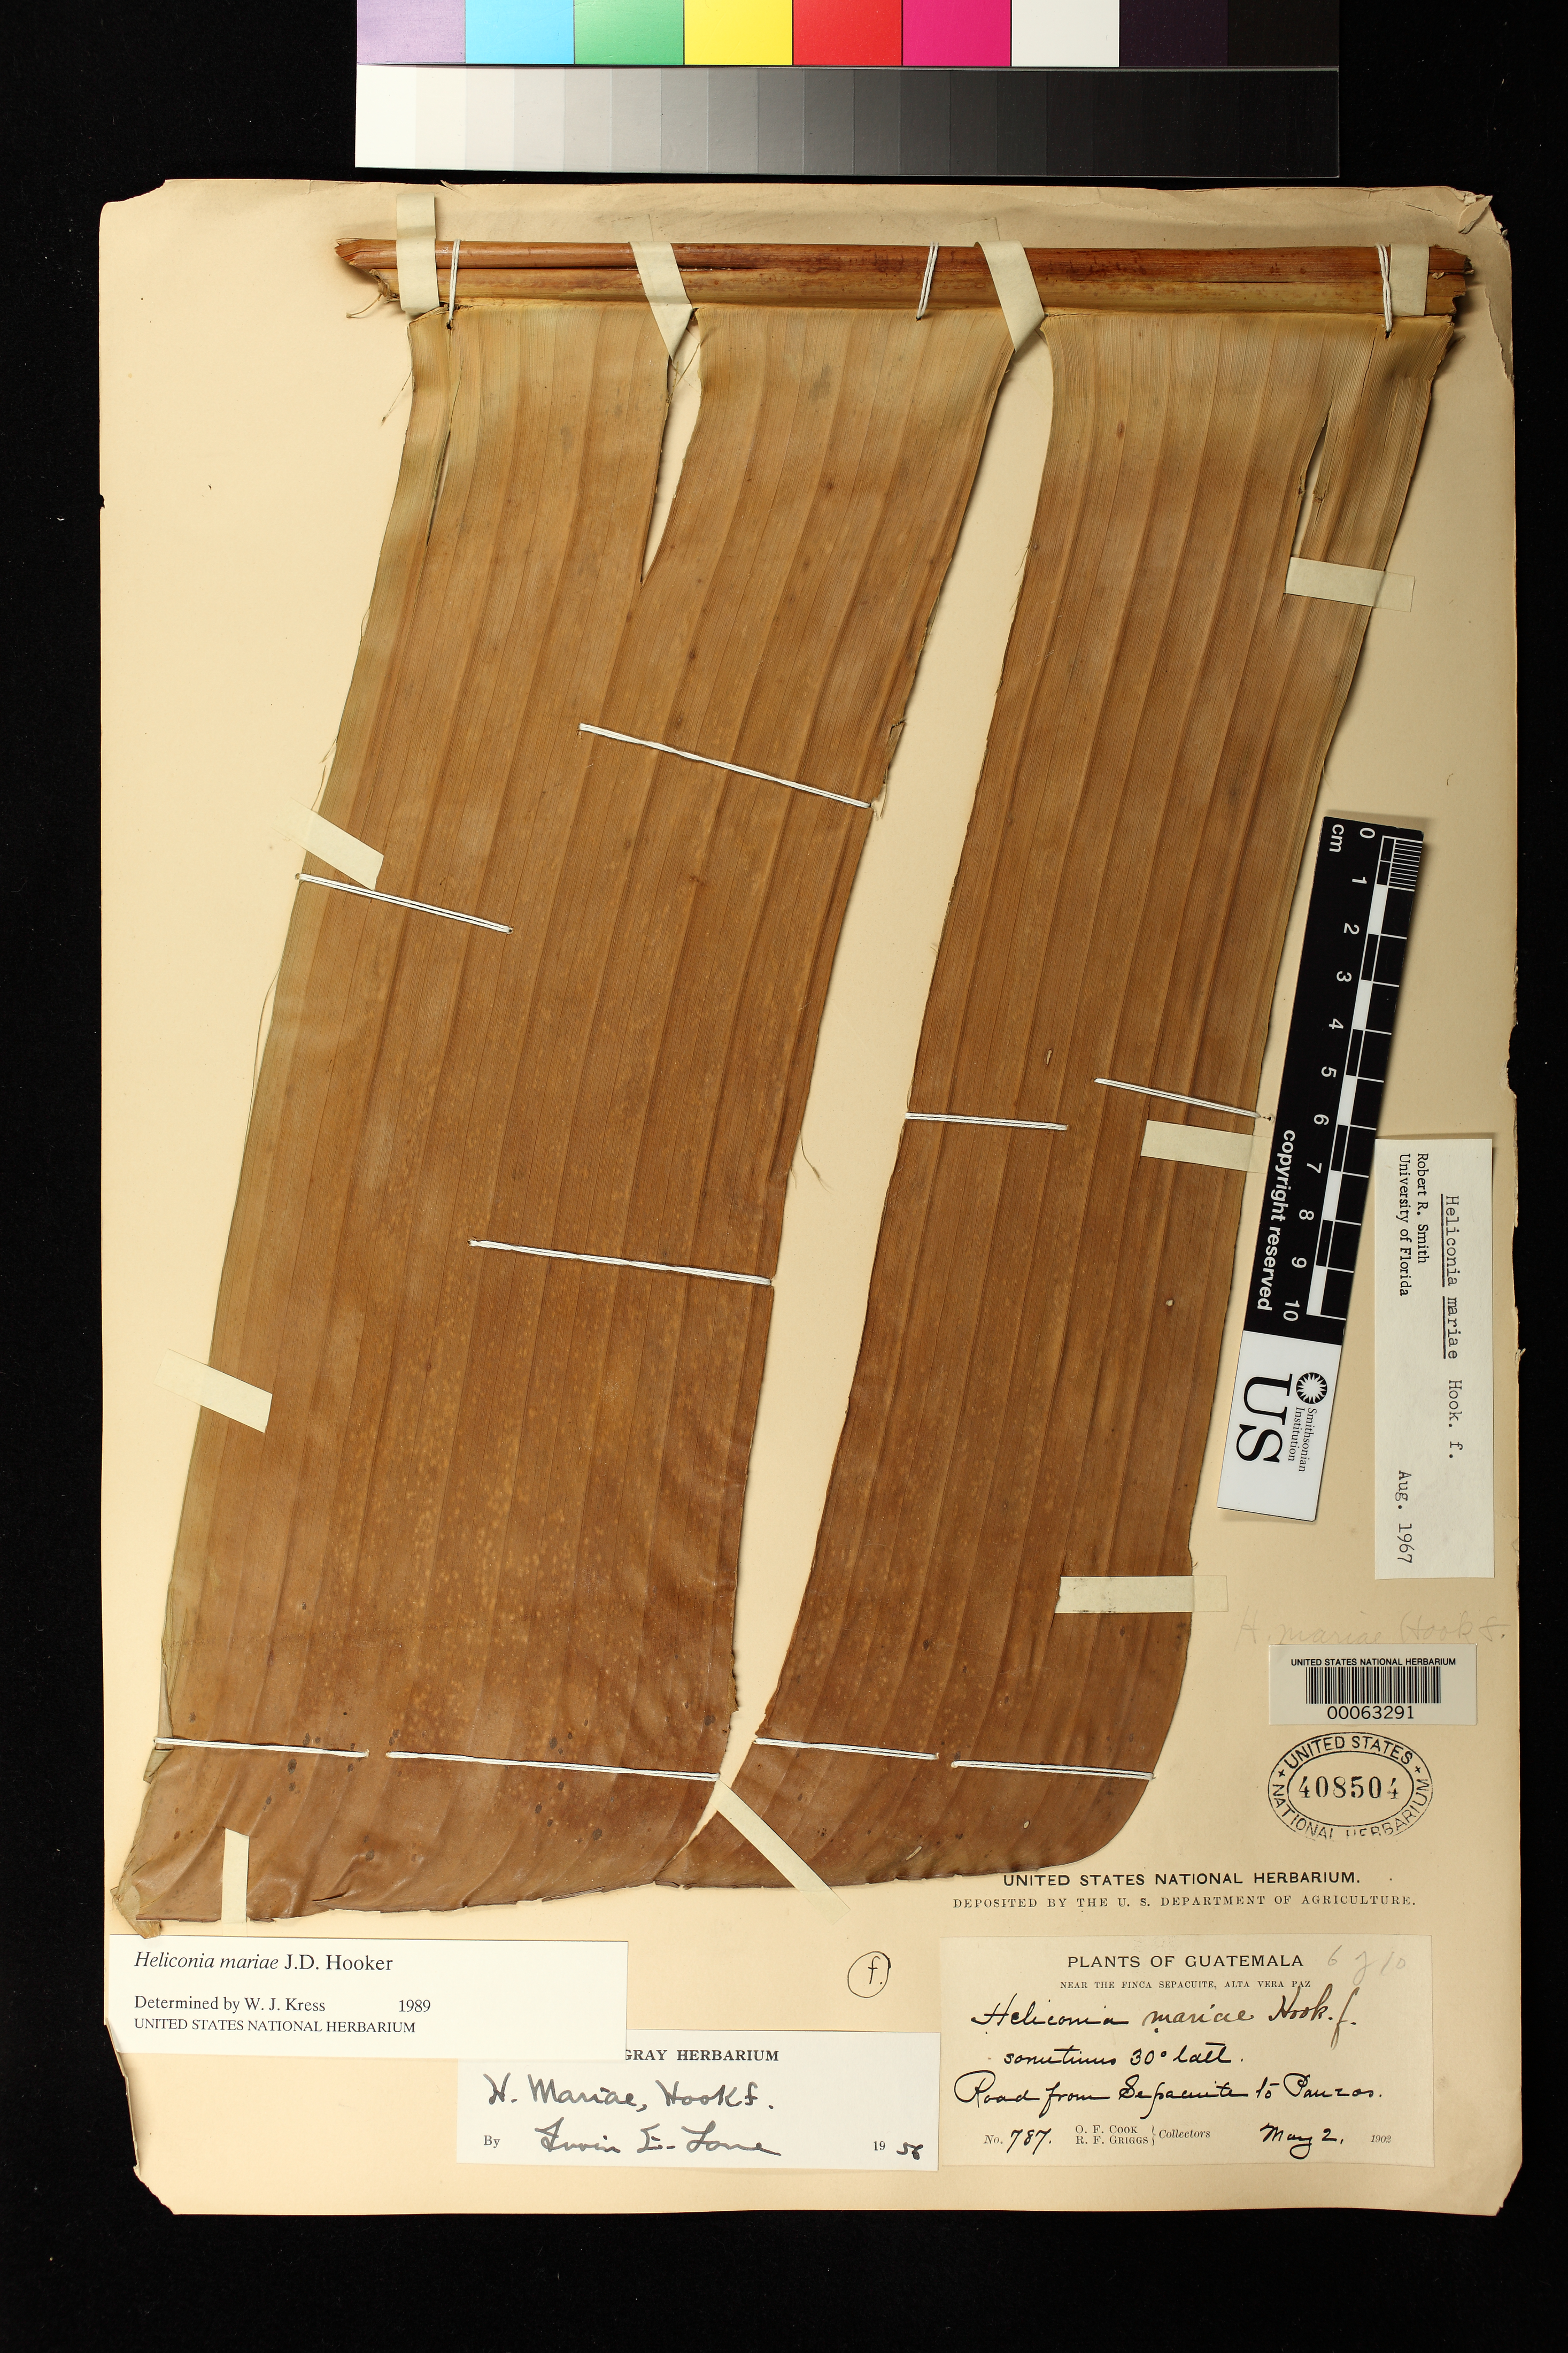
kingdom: Plantae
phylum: Tracheophyta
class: Liliopsida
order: Zingiberales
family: Heliconiaceae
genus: Heliconia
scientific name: Heliconia mariae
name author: Hook. f.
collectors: O. F. Cook & R. F. Griggs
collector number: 787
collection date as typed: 02 May 1902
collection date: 1902-05-02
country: Guatemala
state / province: Alta Verapaz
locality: Near the Finca Sepacuite; road from Sepacuite to Panzos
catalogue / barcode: US 408504